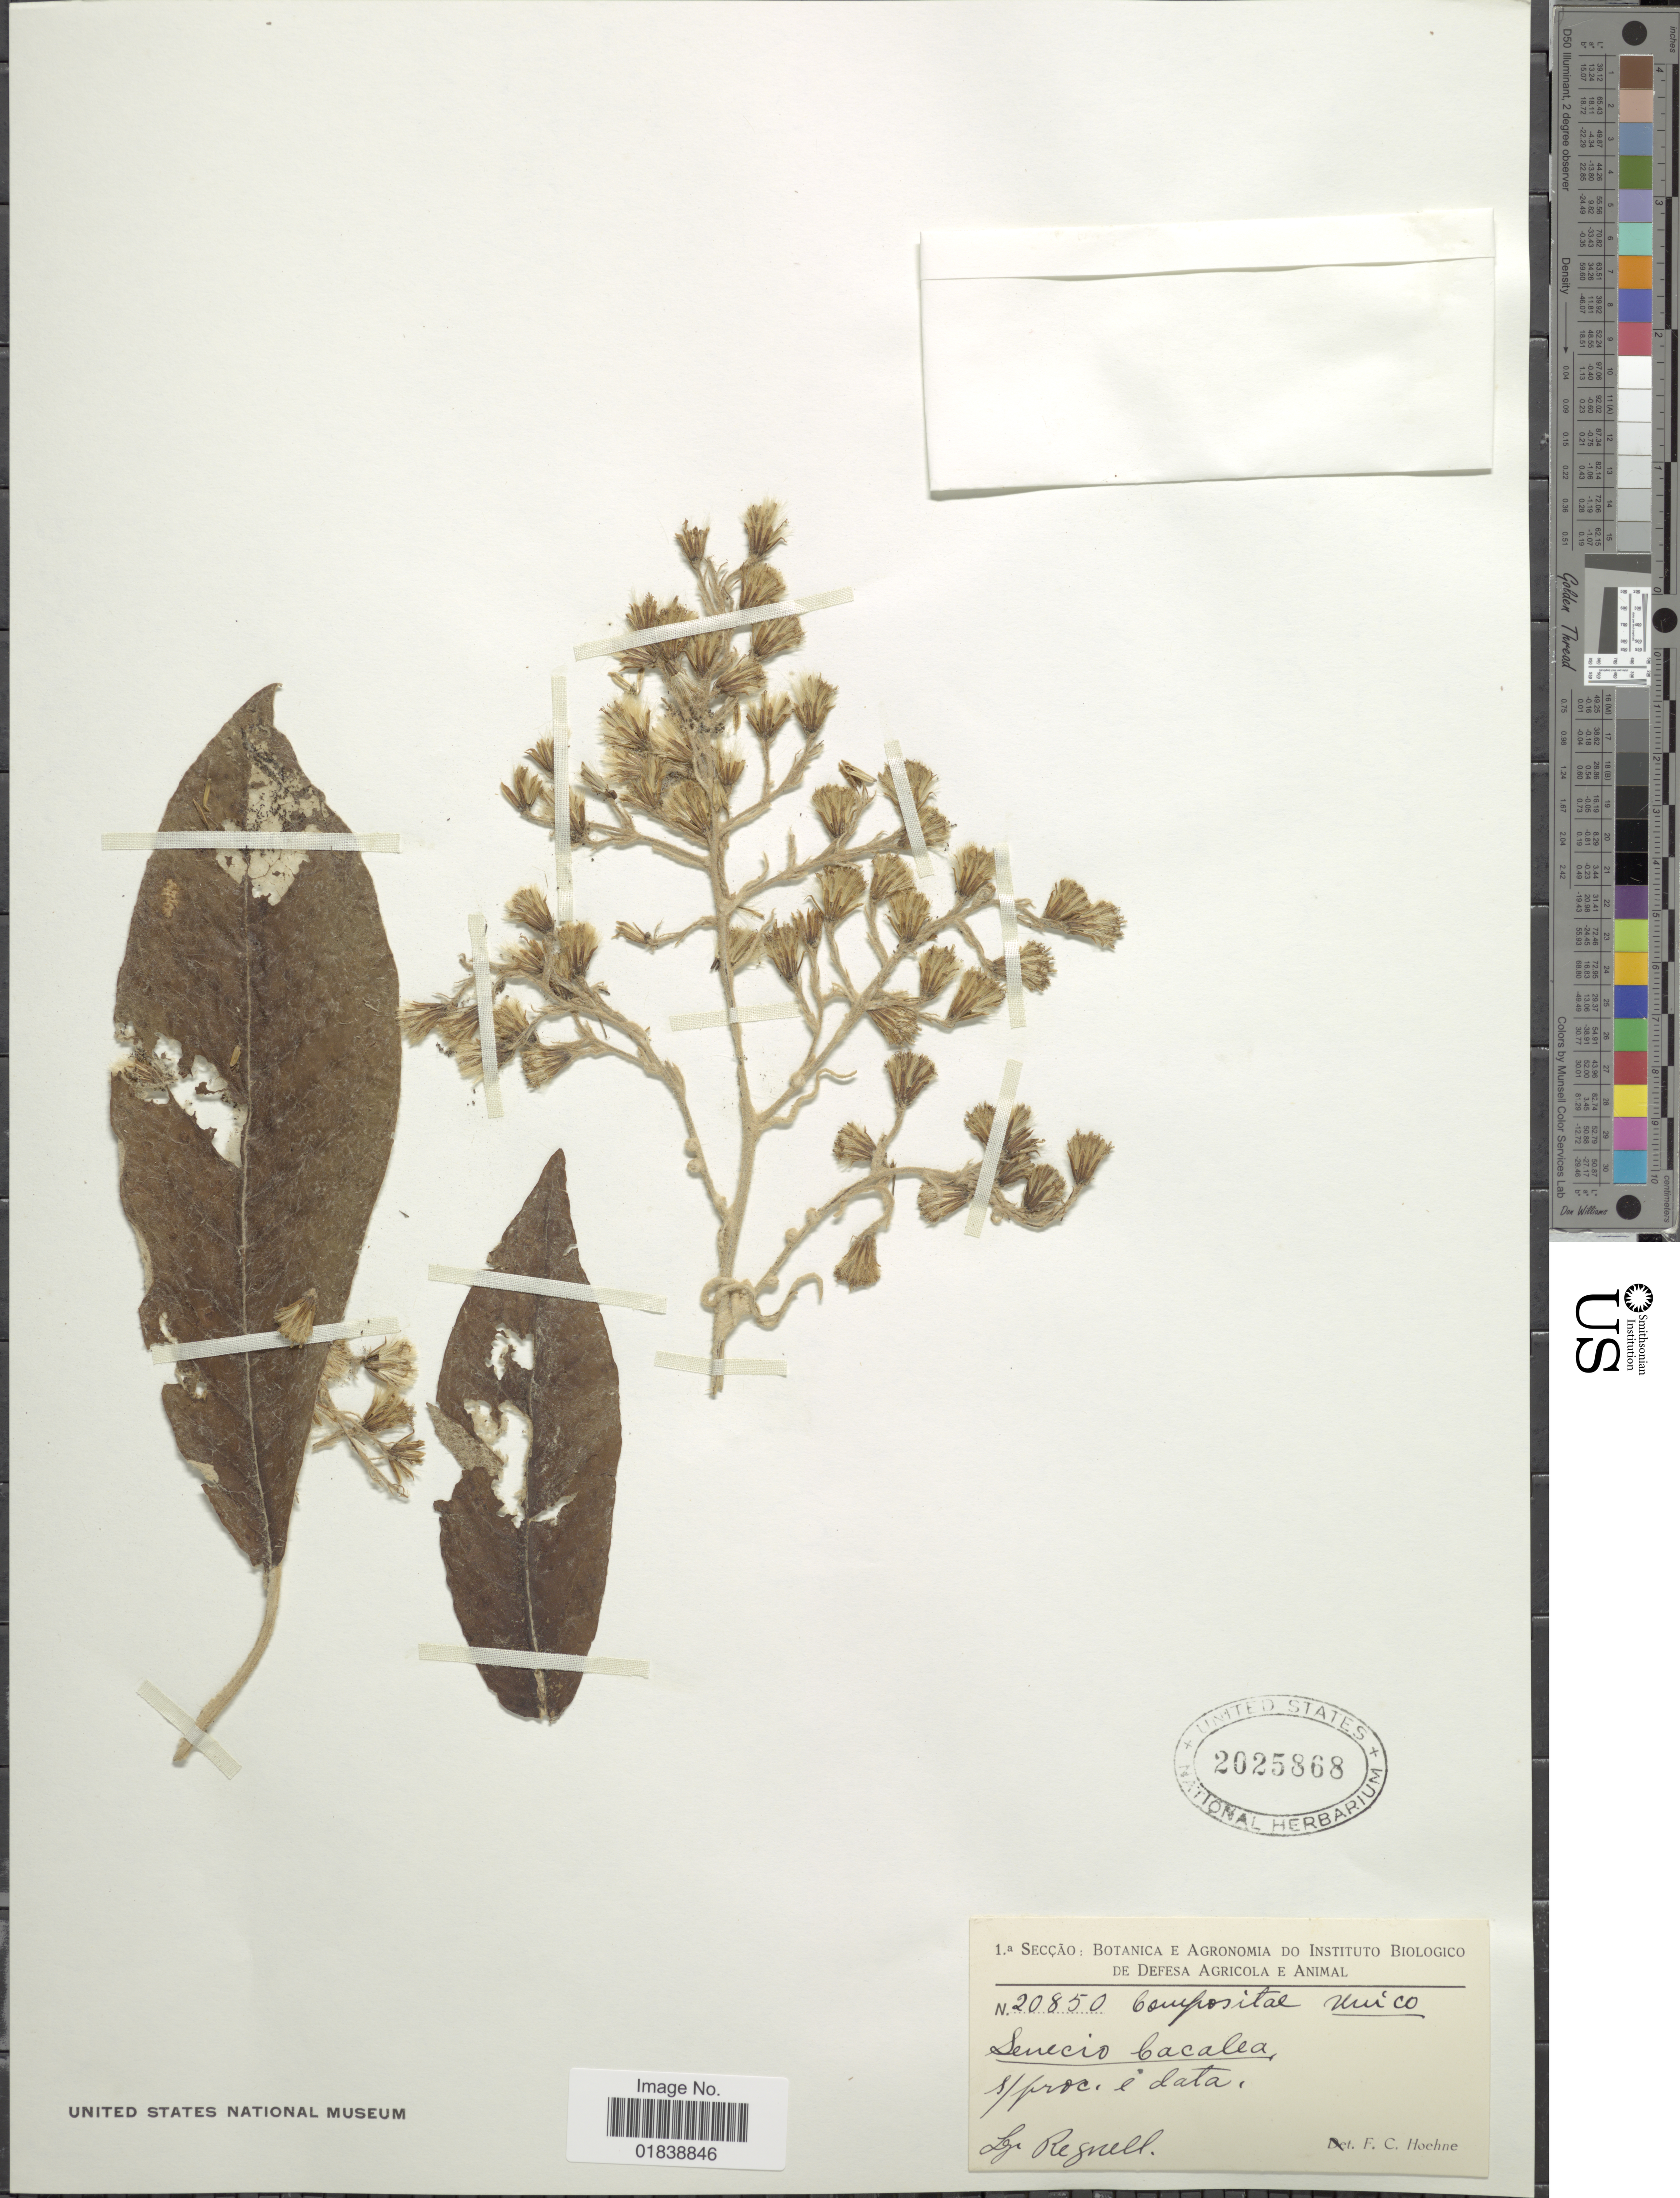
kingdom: Plantae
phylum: Tracheophyta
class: Magnoliopsida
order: Asterales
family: Asteraceae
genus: Senecio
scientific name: Senecio sp.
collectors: -- Regnell & F. C. Hoehne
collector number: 20850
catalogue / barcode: US 2025868